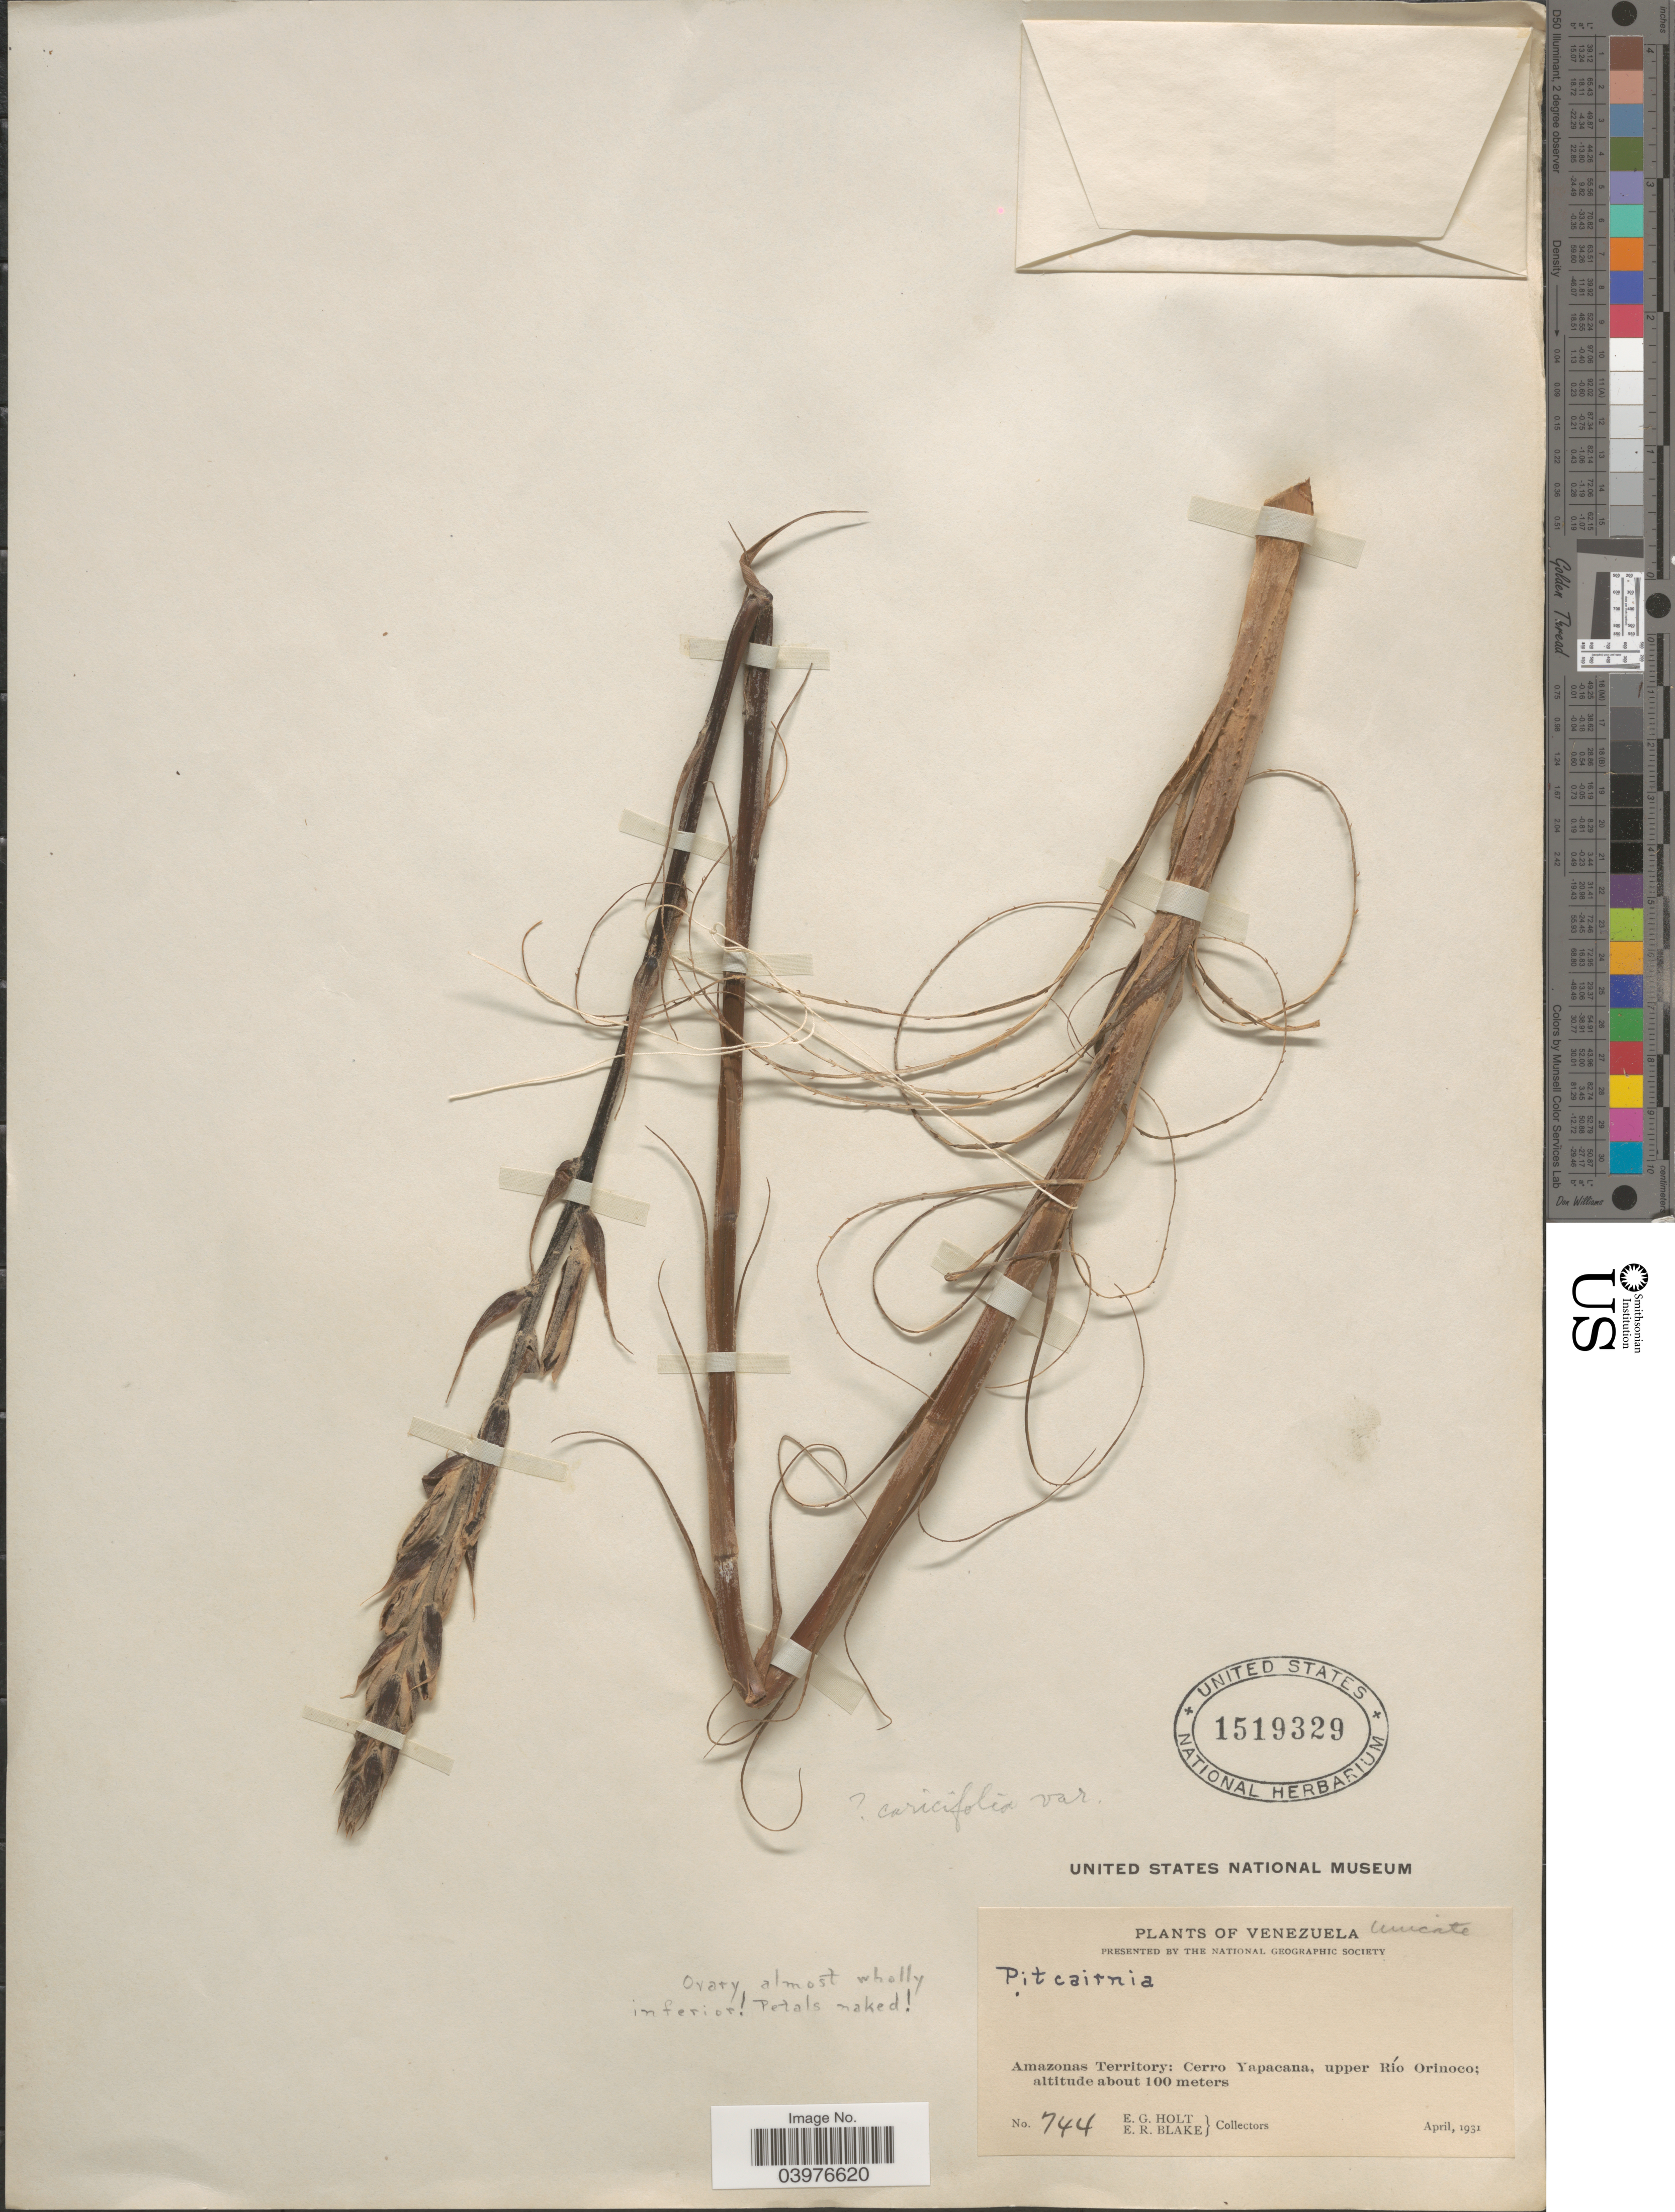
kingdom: Plantae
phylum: Tracheophyta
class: Liliopsida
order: Poales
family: Bromeliaceae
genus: Pitcairnia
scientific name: Pitcairnia sp.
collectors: E. G. Holt & E. R. Blake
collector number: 744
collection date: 1931-04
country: Venezuela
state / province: Amazonas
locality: Cerro Yapacana, upper Río Orinoco.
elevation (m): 100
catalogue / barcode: US 1519329